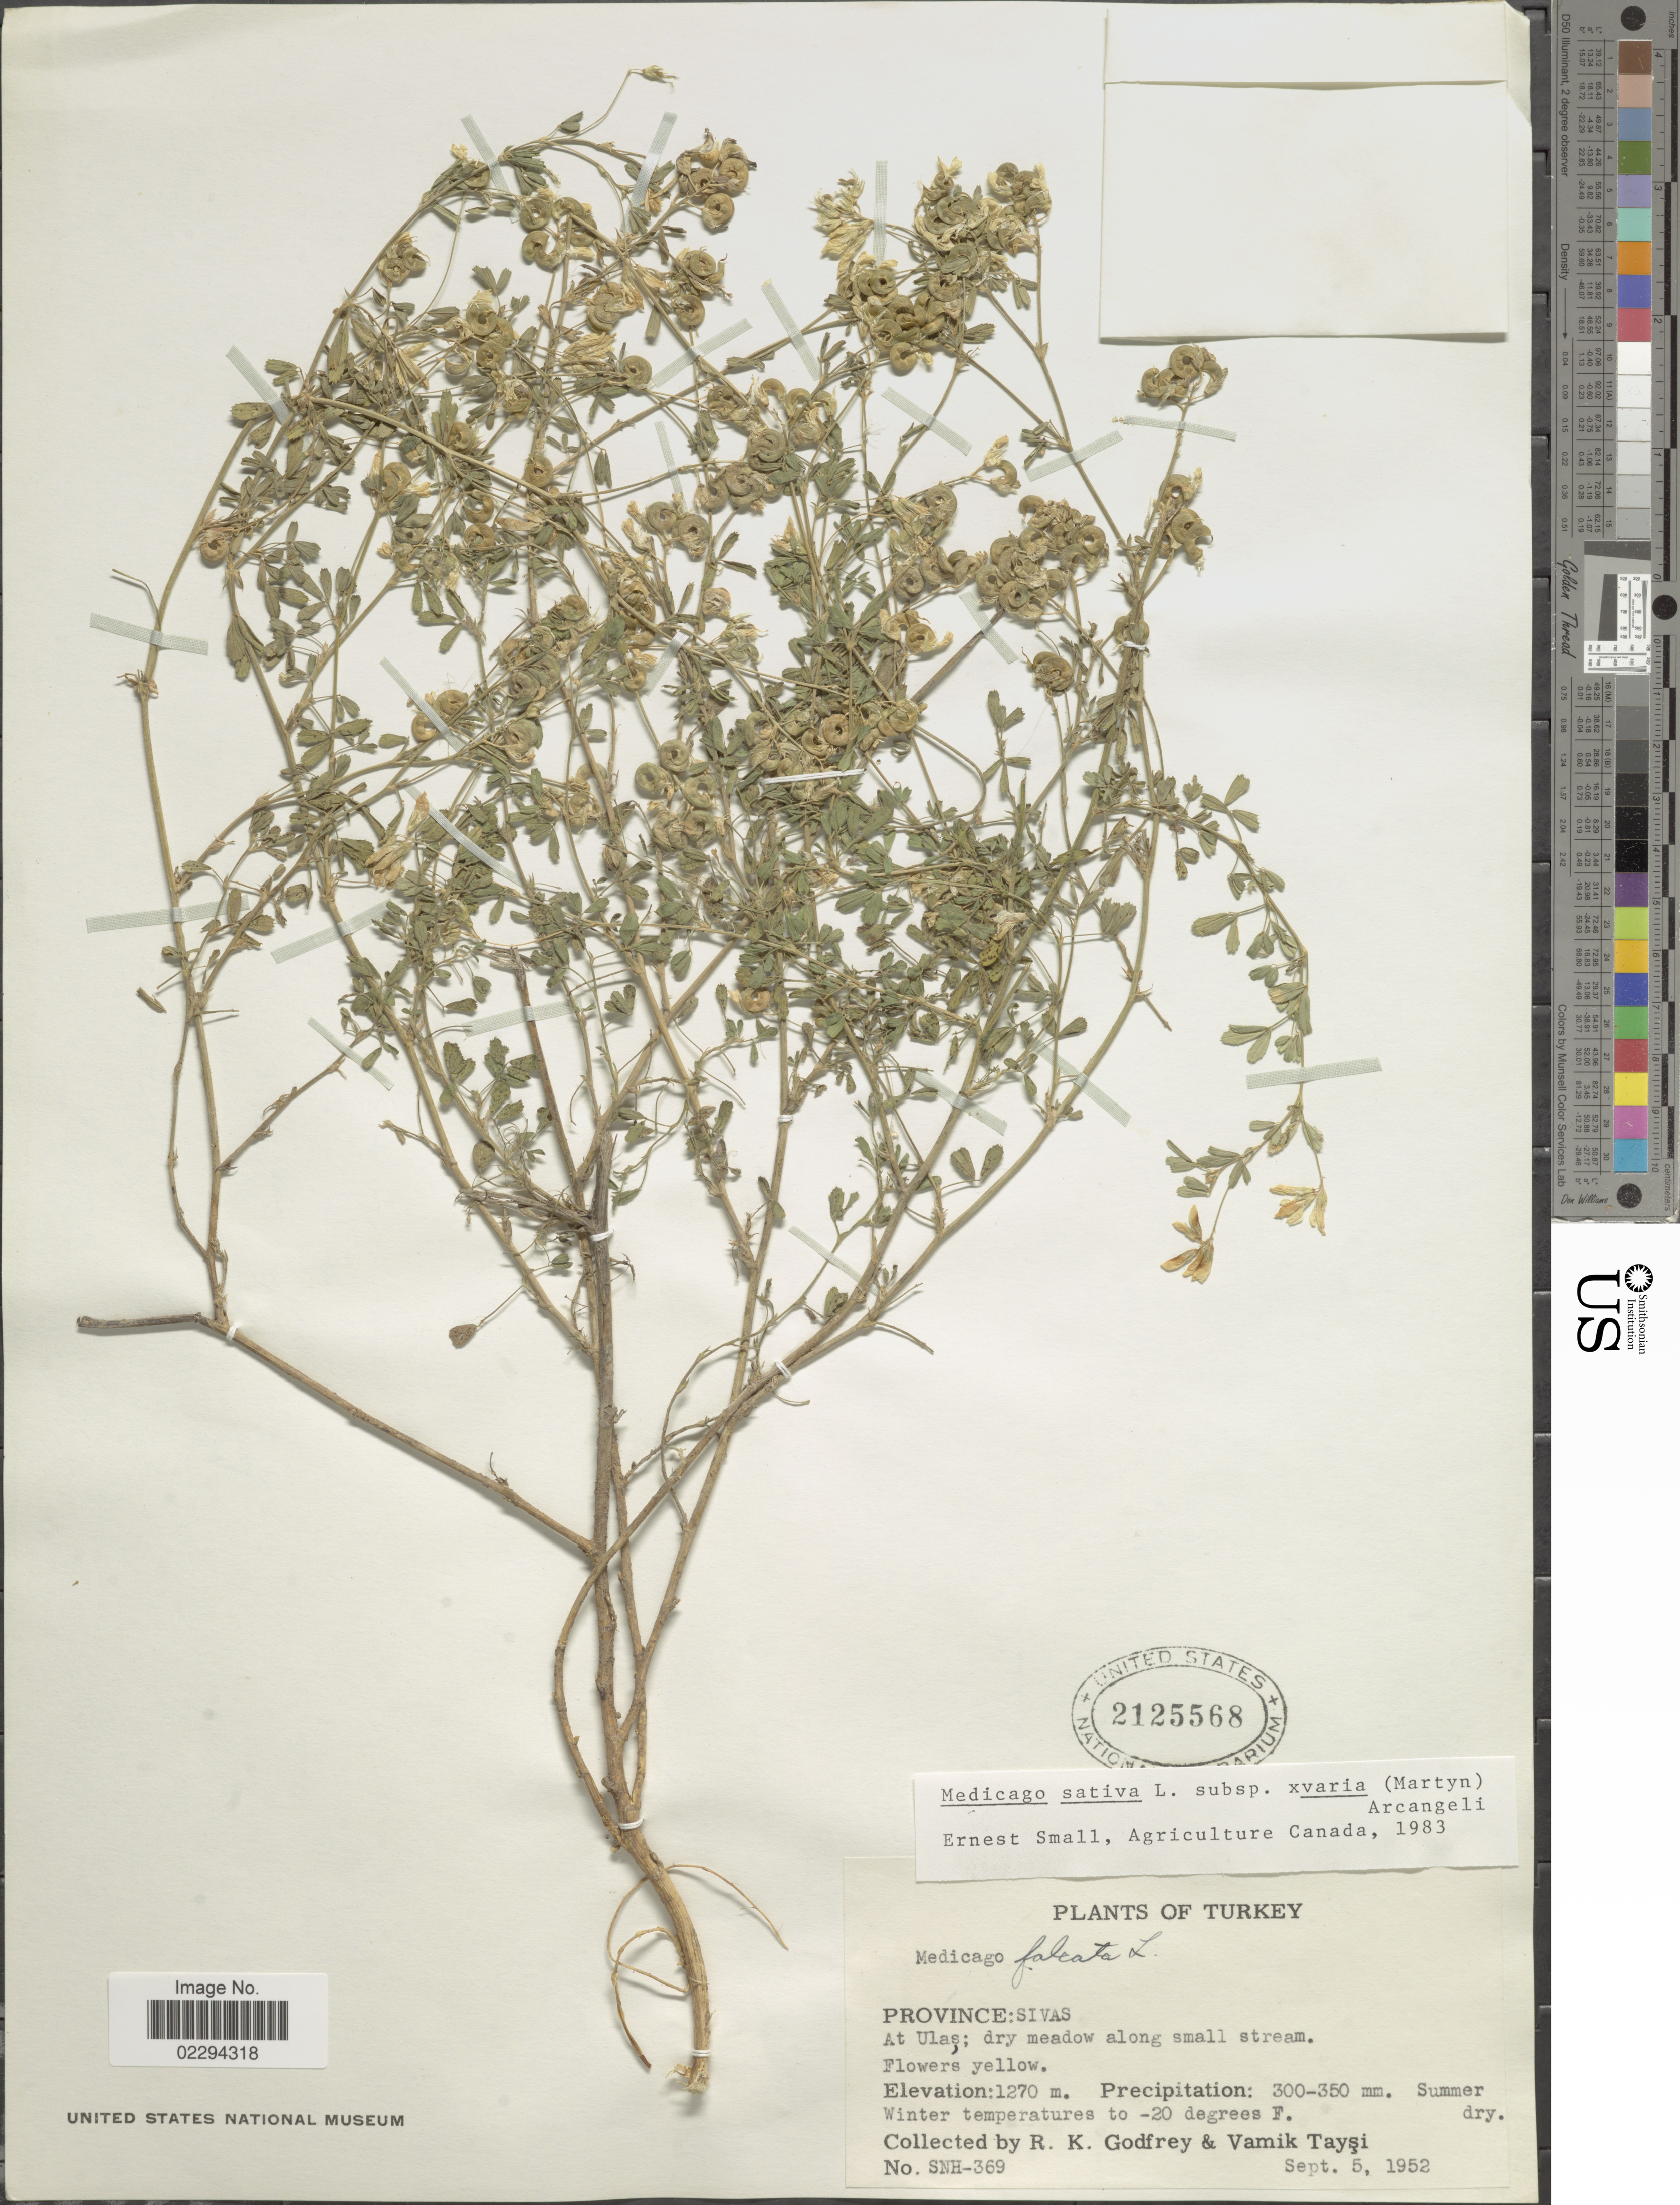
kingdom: Plantae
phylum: Tracheophyta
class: Magnoliopsida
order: Fabales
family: Fabaceae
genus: Medicago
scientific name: Medicago sativa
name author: L.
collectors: R. K. Godfrey & V. Taysi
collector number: SNH-369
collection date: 1952-09-05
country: Turkey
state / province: Sivas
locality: At Ulas; dry meadow along small stream.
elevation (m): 1270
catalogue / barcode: US 2125568